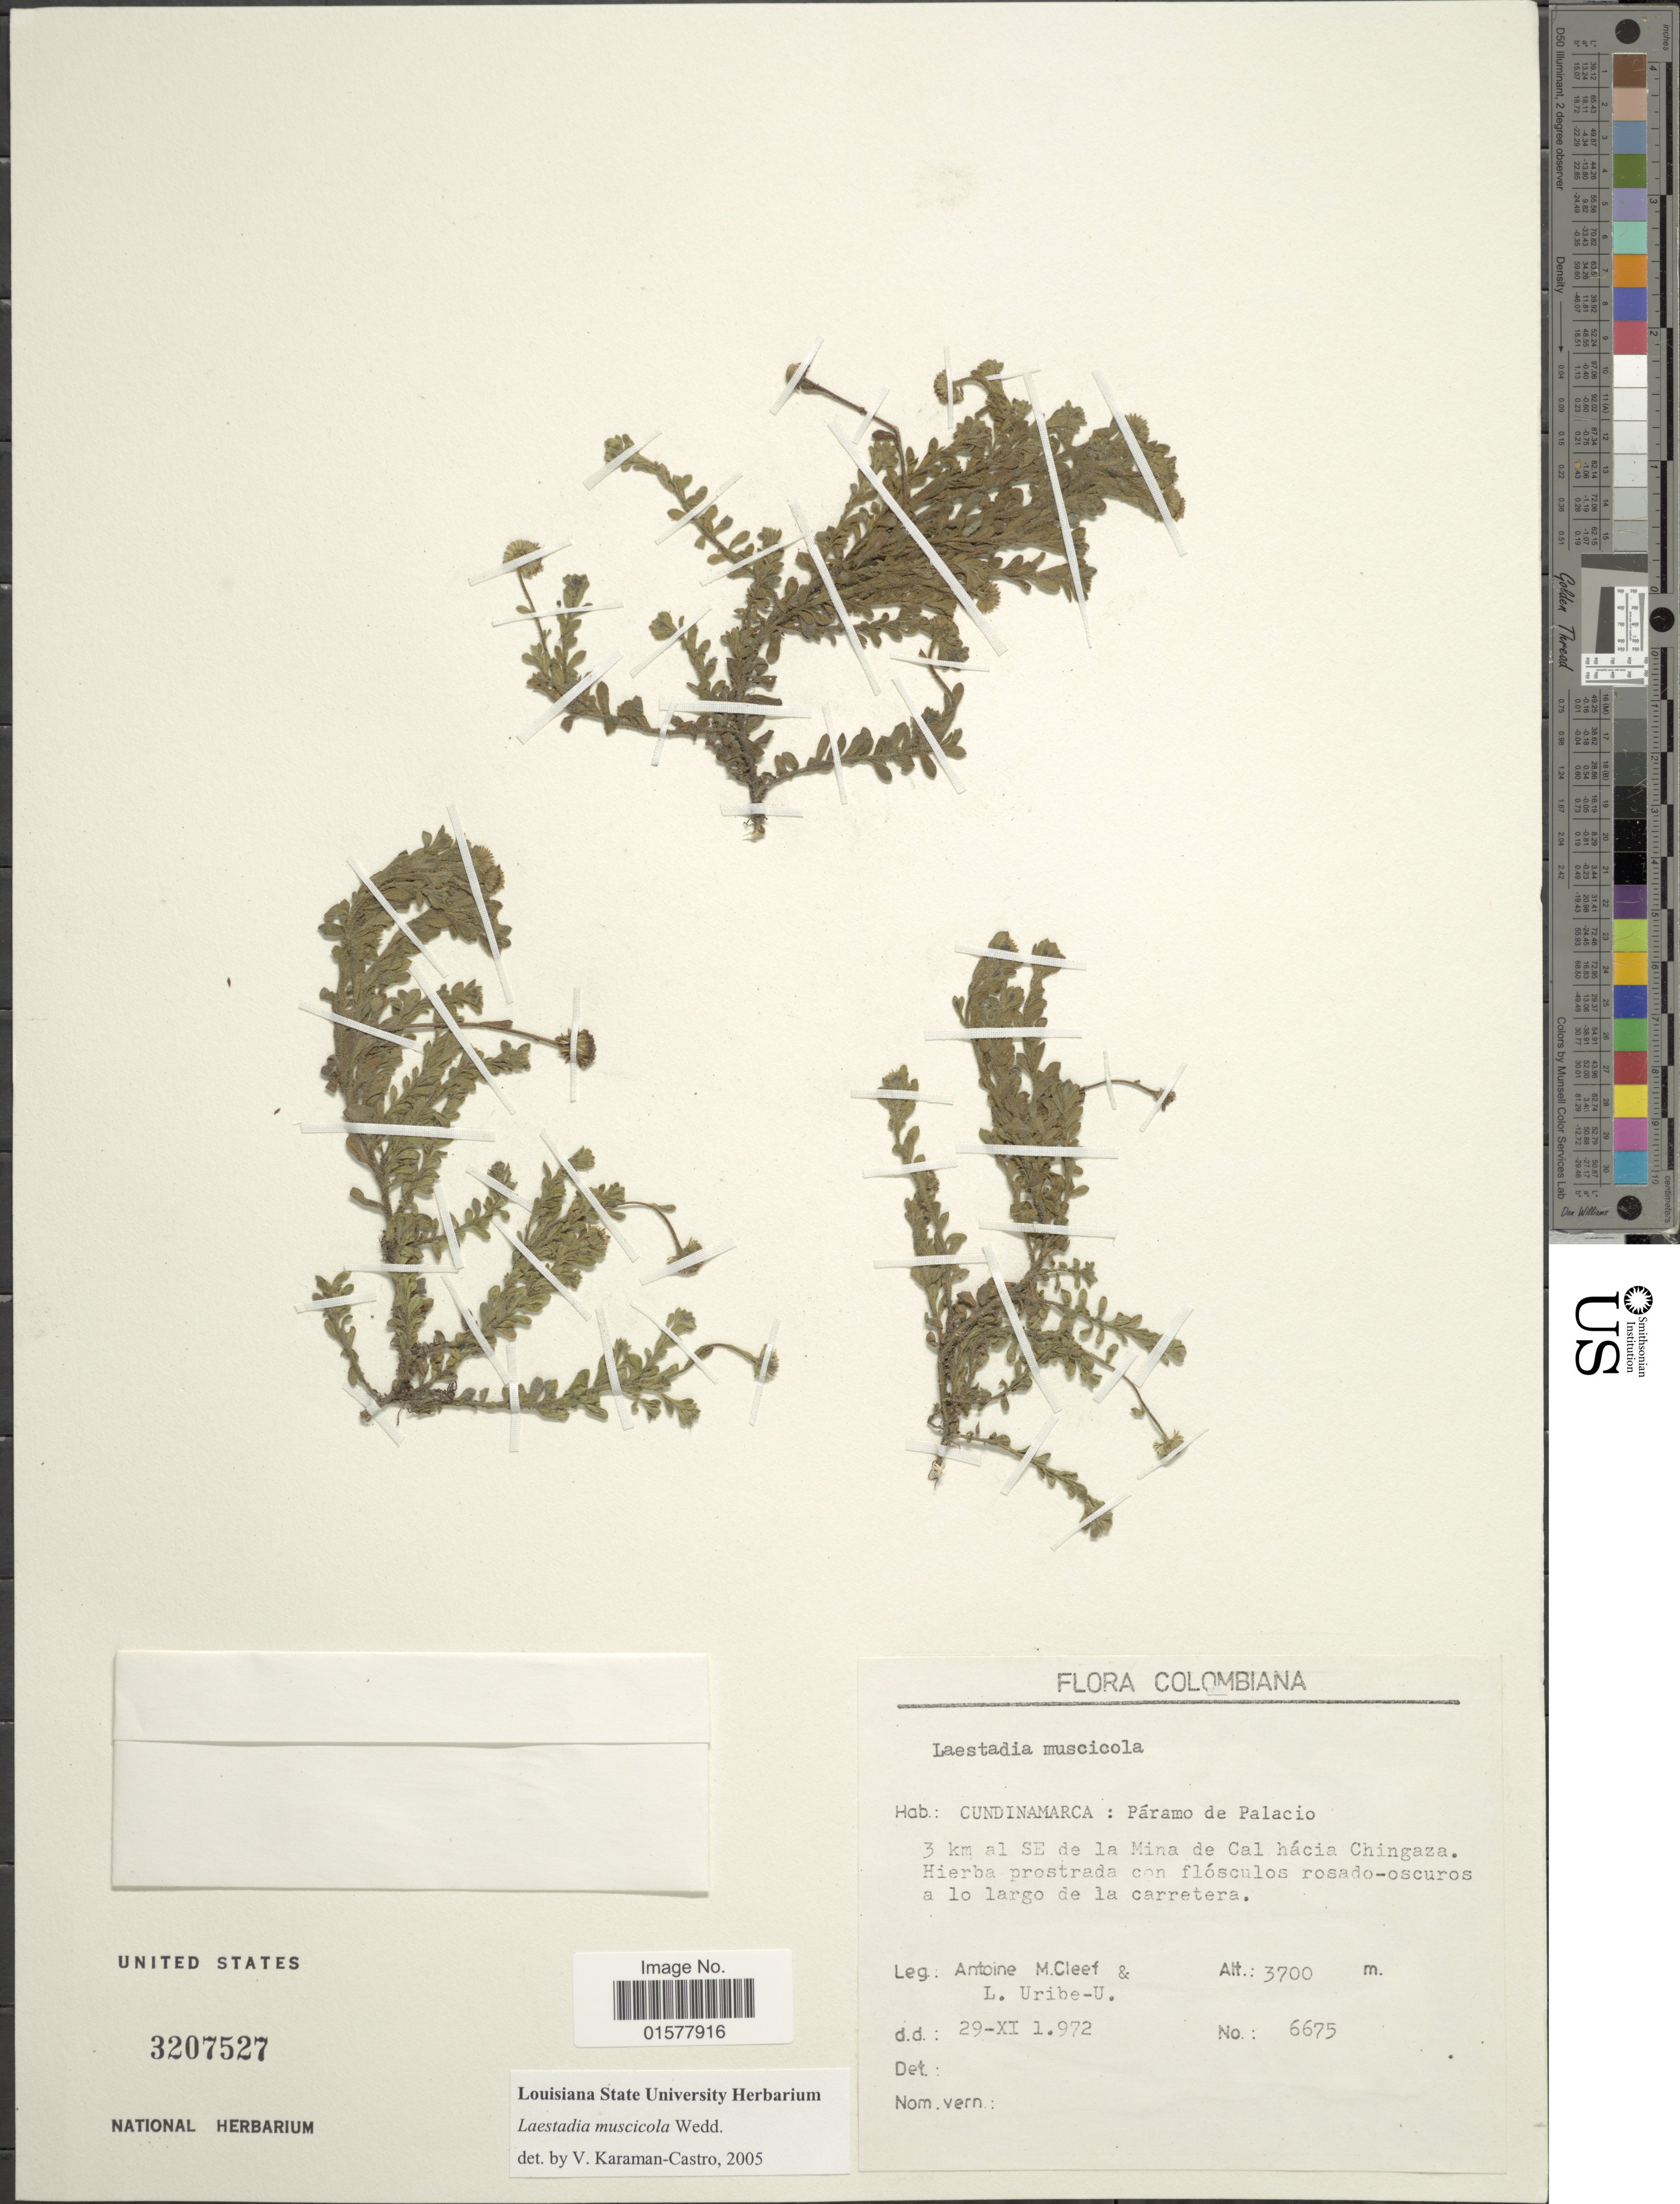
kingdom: Plantae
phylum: Tracheophyta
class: Magnoliopsida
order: Asterales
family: Asteraceae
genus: Laestadia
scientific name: Laestadia muscicola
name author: Wedd.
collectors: A. M. Cleef & L. Uribe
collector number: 6675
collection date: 1972-11-29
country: Colombia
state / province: Cundinamarca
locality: Cundinamarca: Paramo de Palacio, 3 km al SE de la MIna de Cal hacia Chingaza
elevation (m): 3700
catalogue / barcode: US 3207527